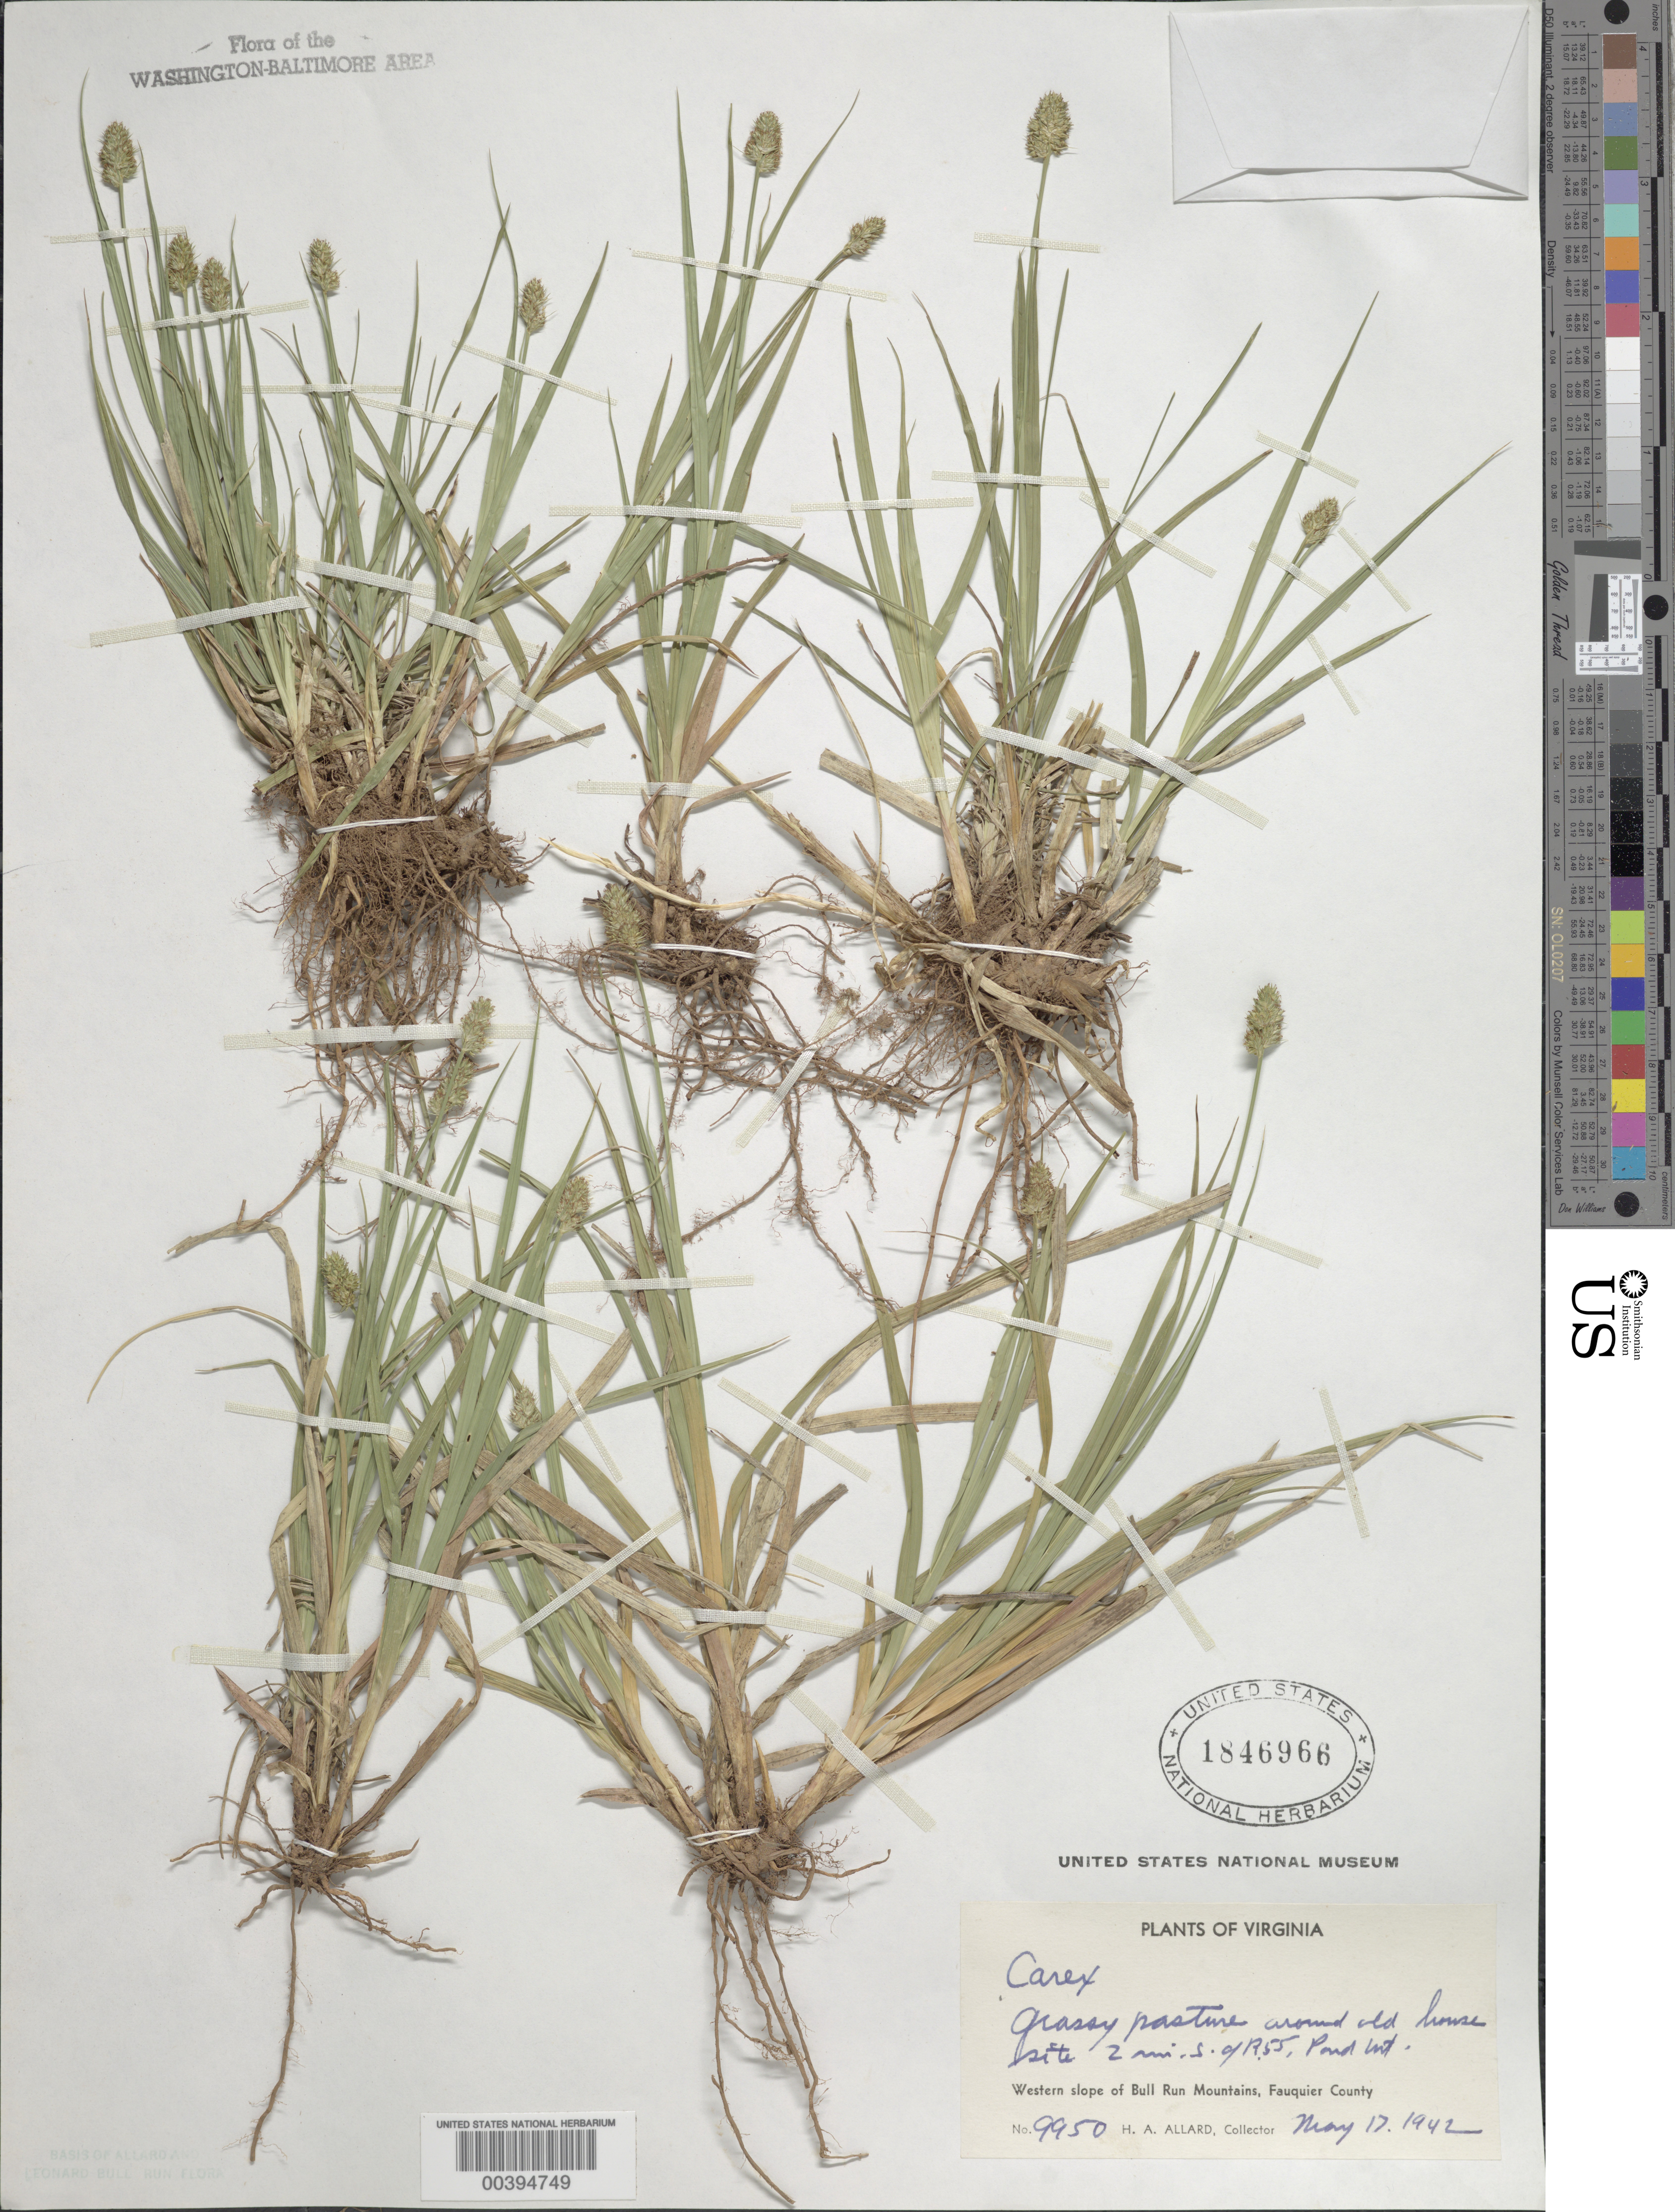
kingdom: Plantae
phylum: Tracheophyta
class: Liliopsida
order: Poales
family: Cyperaceae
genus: Carex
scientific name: Carex sp.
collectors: H. A. Allard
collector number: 9950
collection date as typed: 17 May 1942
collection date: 1942-05-17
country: United States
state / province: Virginia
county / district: Fauquier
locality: South of Route 55, Pond Mountains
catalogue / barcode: US 1846966